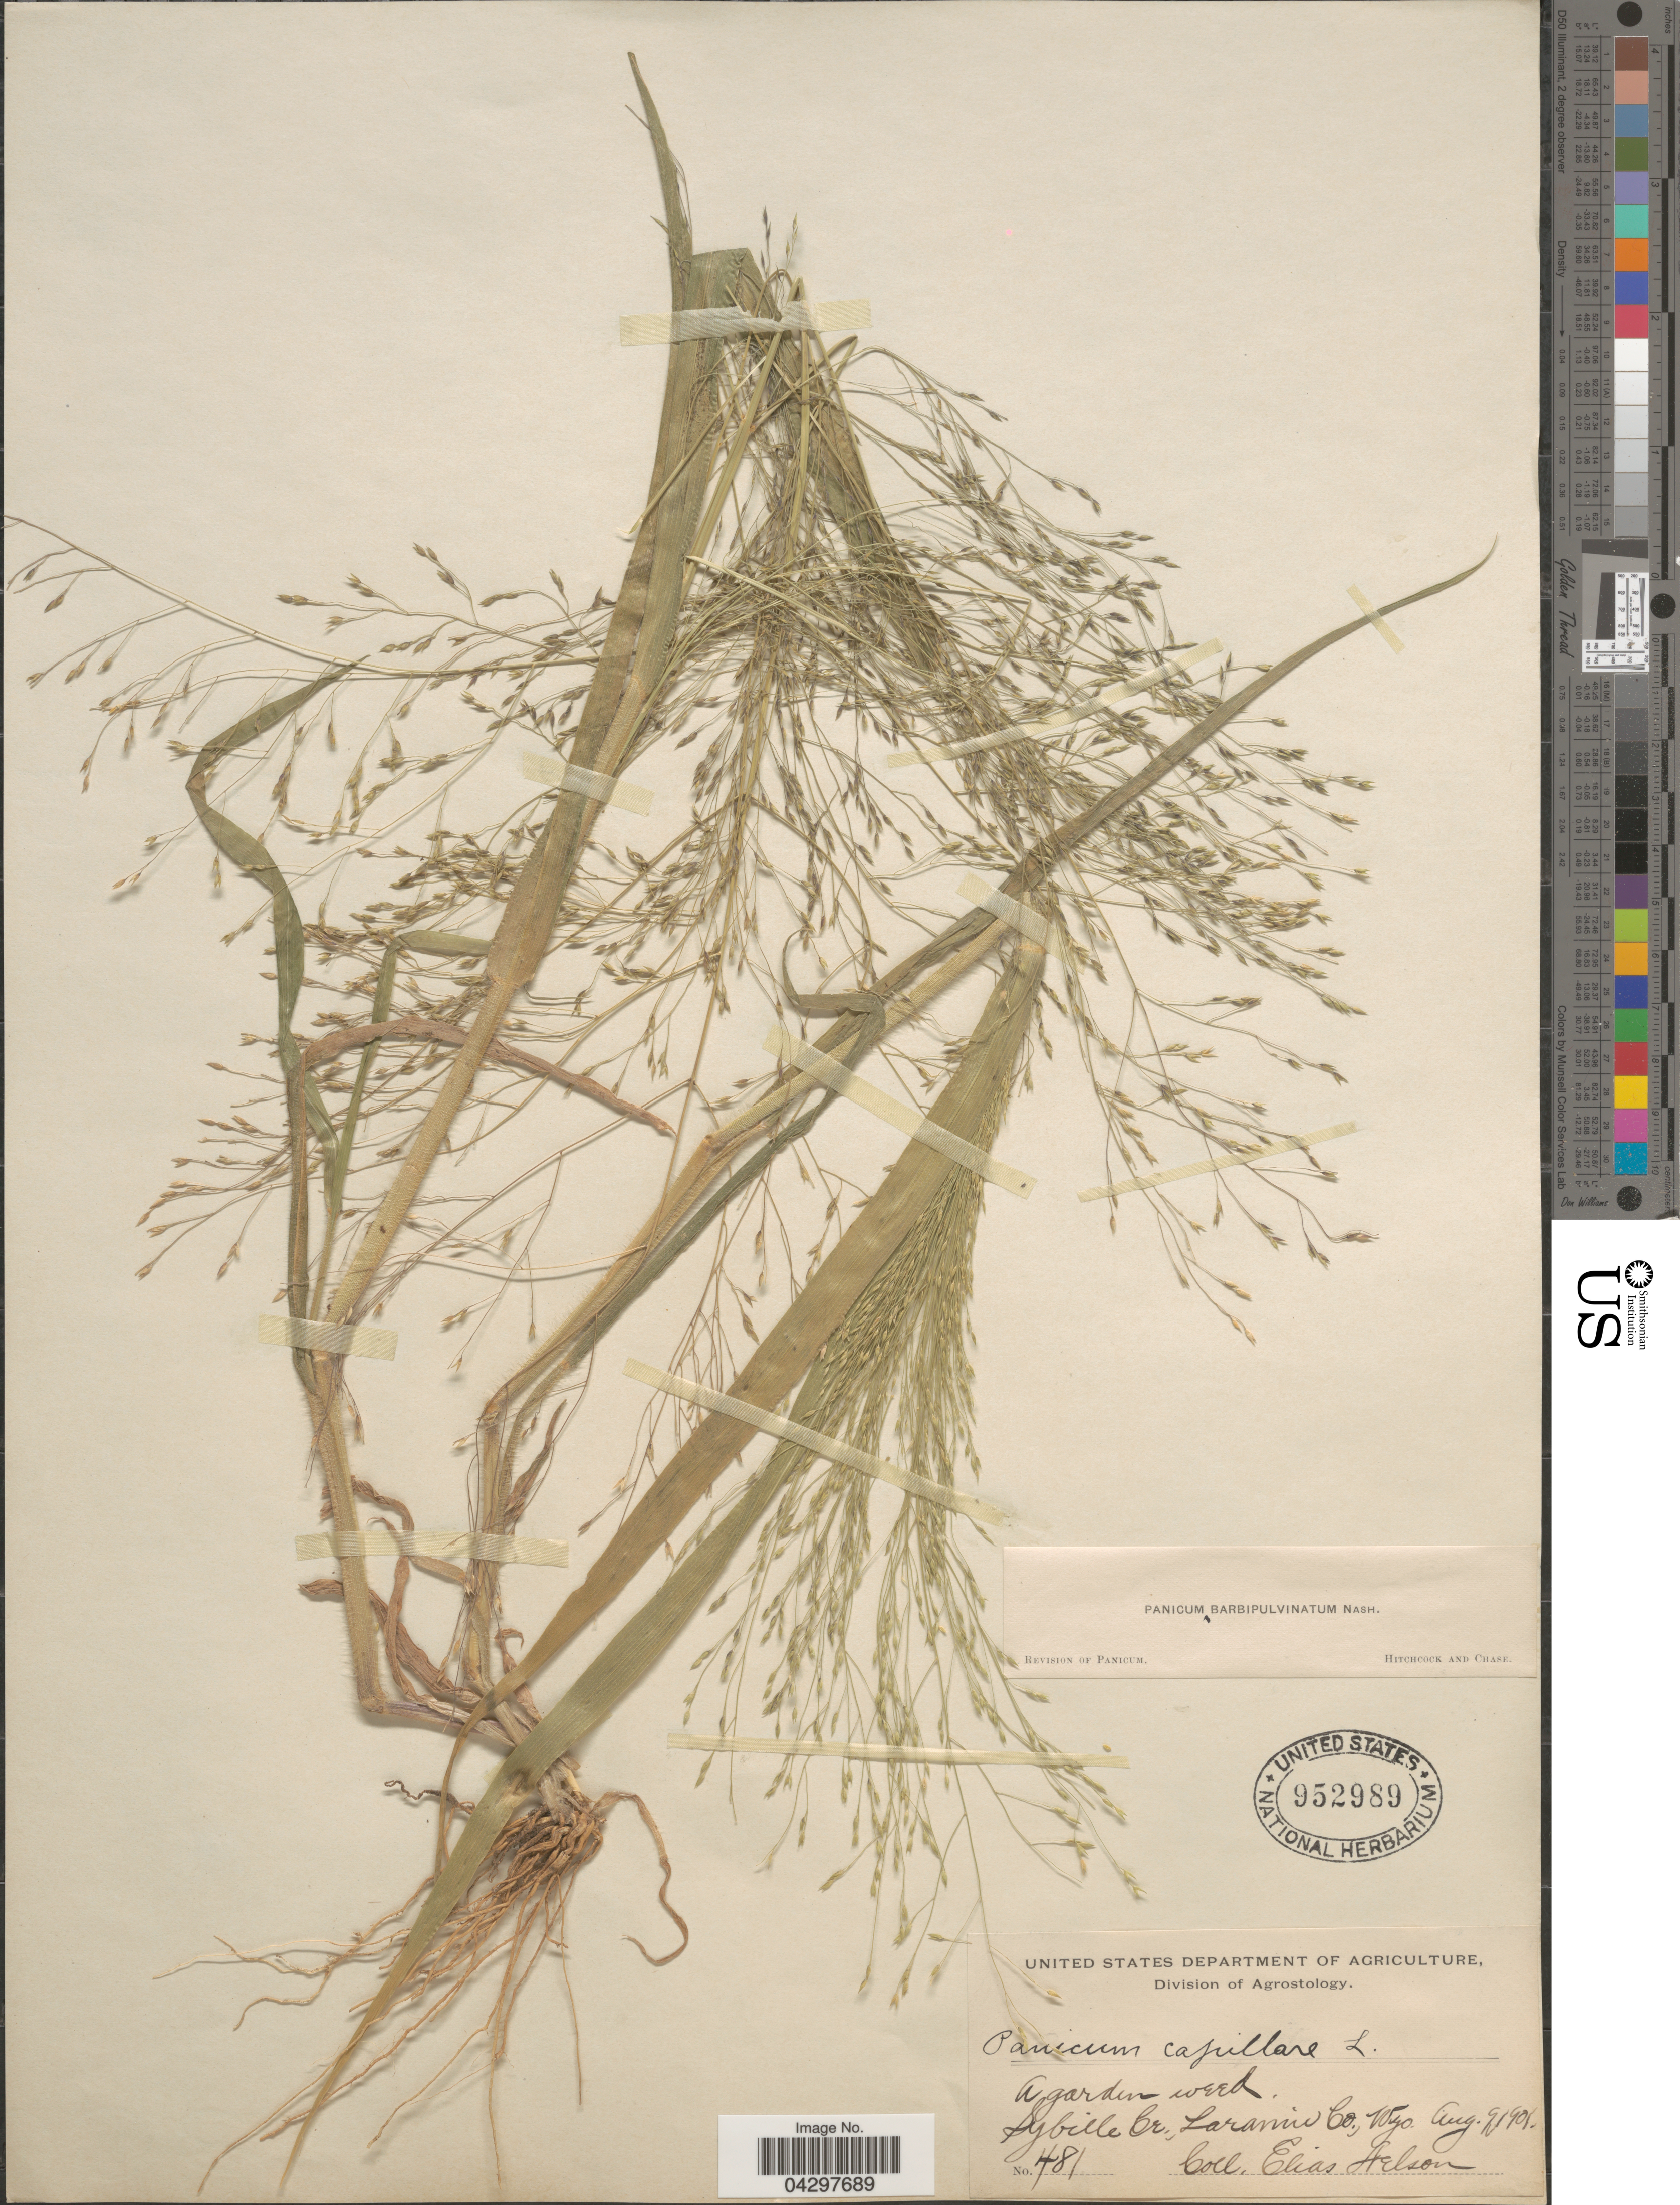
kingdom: Plantae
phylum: Tracheophyta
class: Liliopsida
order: Poales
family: Poaceae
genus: Panicum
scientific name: Panicum capillare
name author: L.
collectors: E. Nelson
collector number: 481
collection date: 1901-08-09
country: United States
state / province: Wyoming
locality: Sybille Cr., Laramie Co.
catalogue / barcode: US 952989